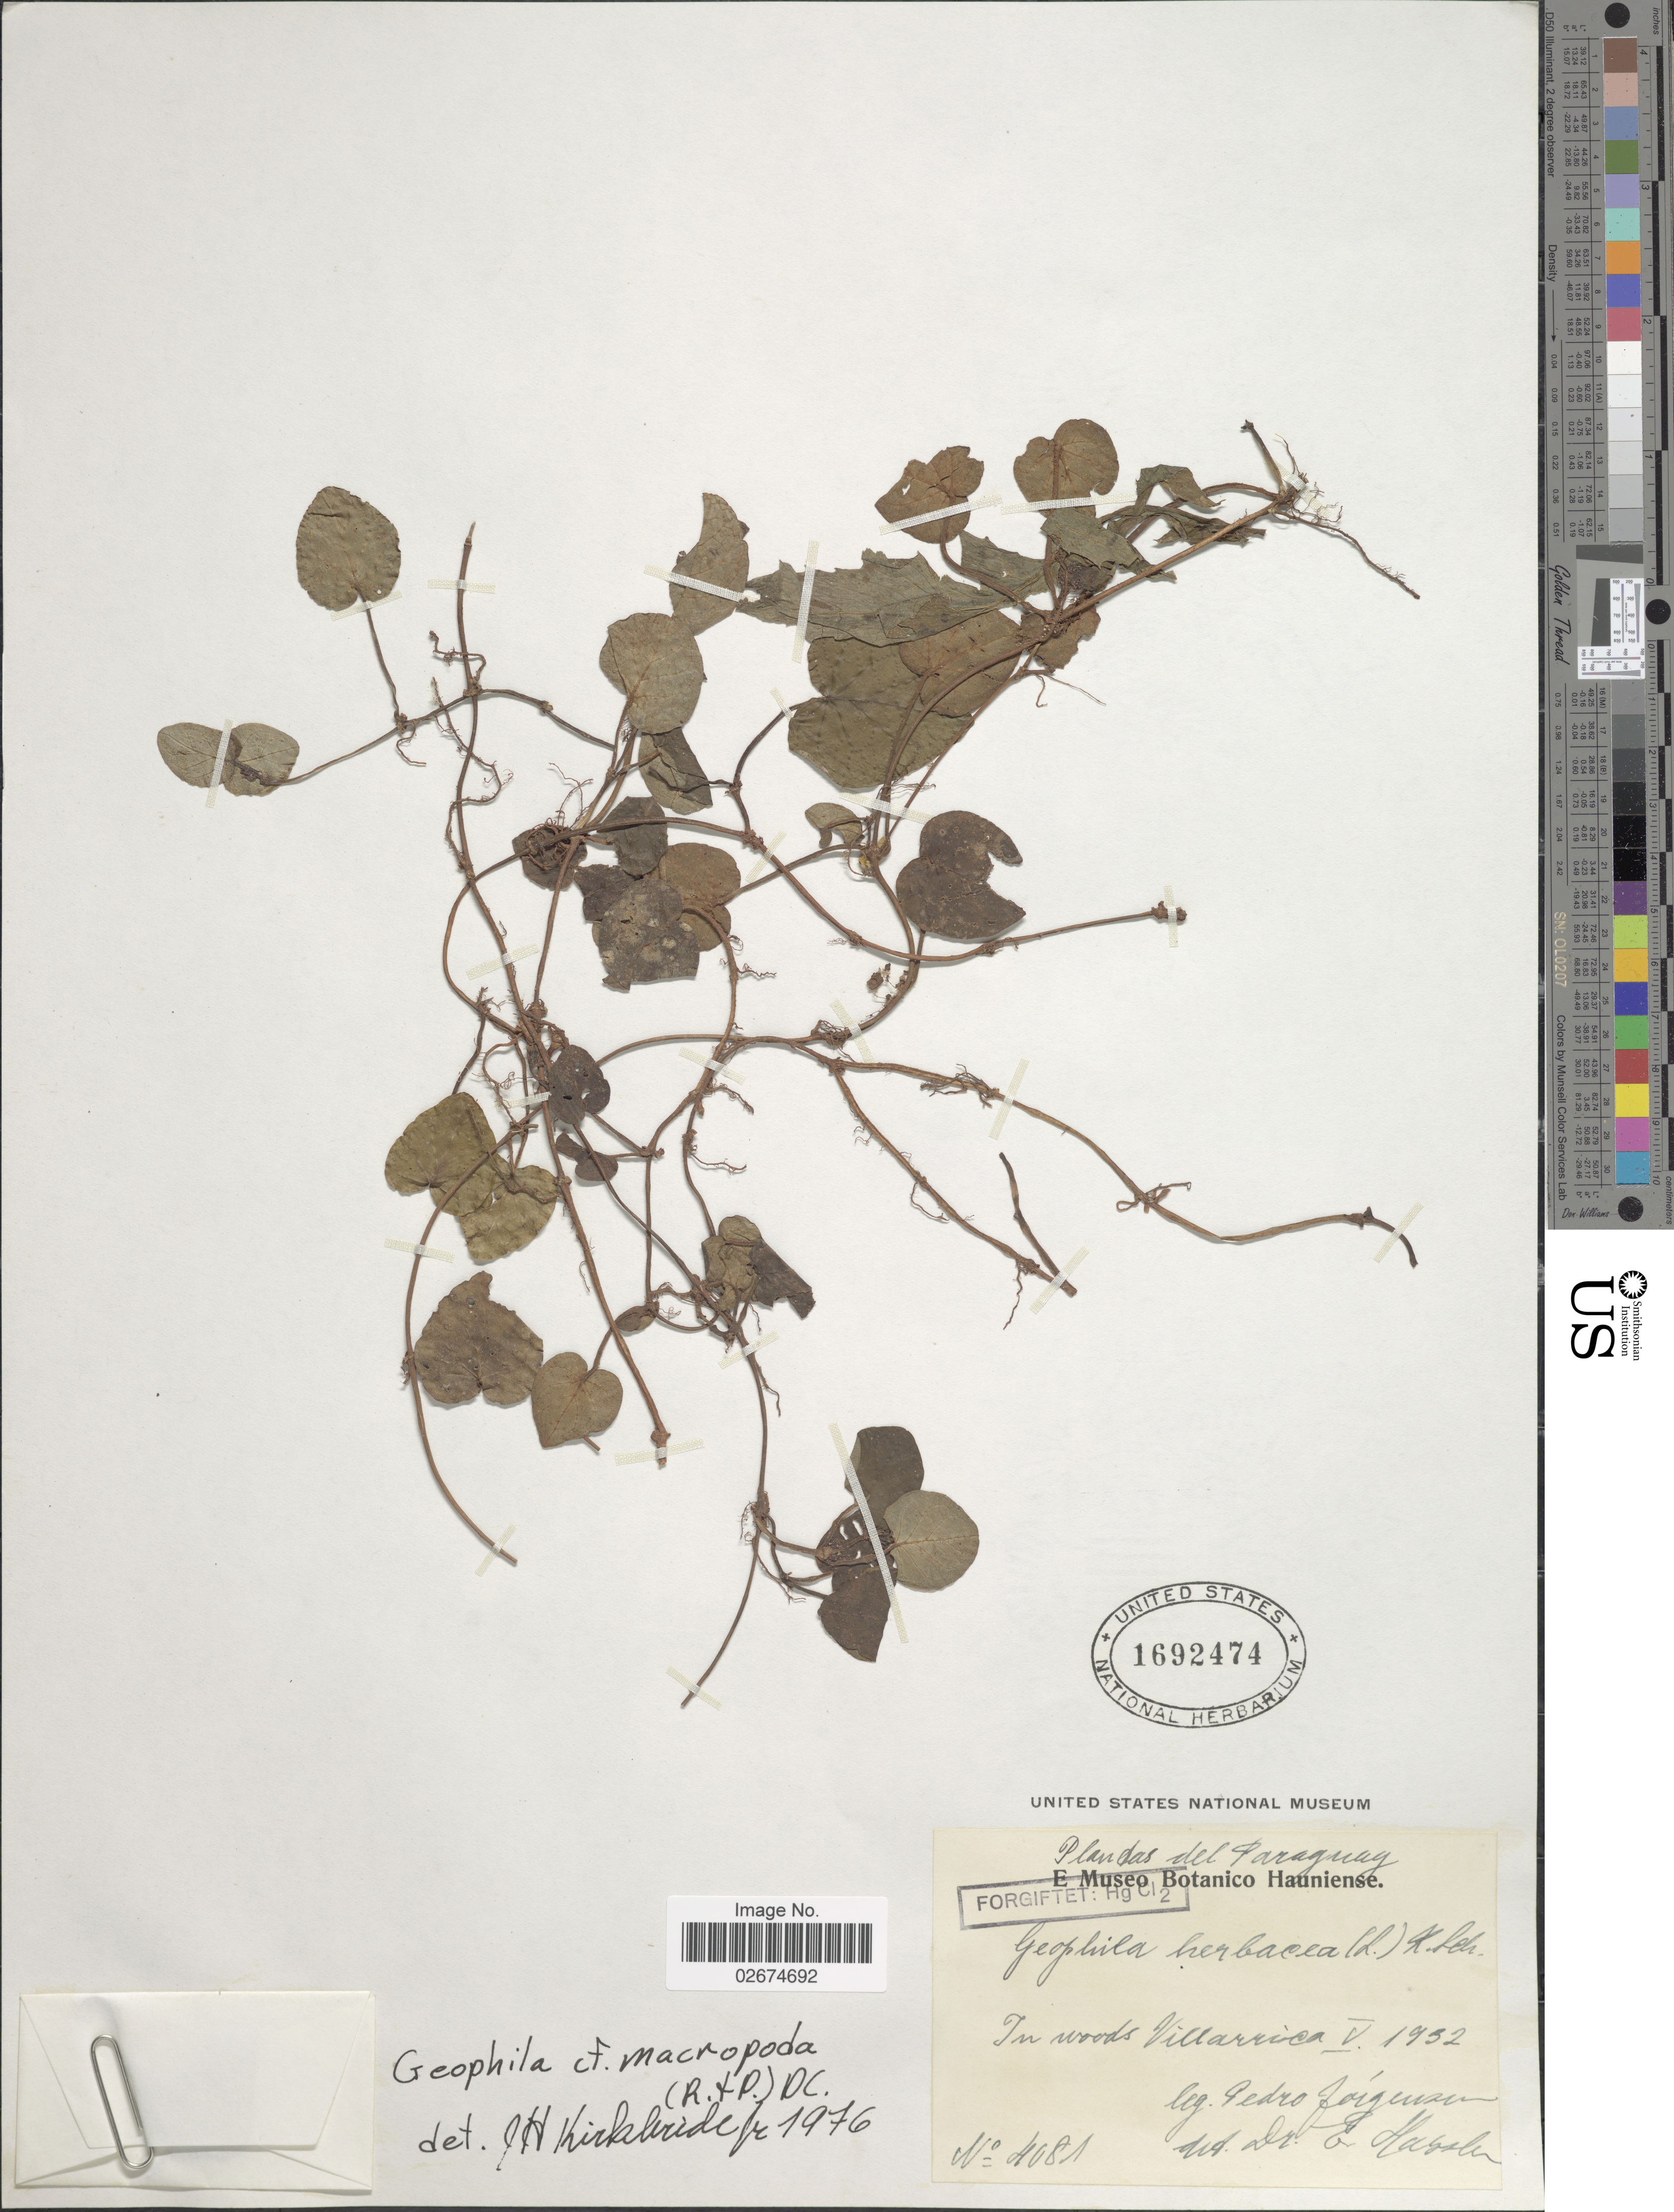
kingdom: Plantae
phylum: Tracheophyta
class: Magnoliopsida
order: Gentianales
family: Rubiaceae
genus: Geophila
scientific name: Geophila macropoda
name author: (Ruiz & Pav.) DC.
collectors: P. Jörgensen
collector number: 4081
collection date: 1932-05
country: Paraguay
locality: Del Paraguay, In woods Villarrica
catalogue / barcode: US 1692474